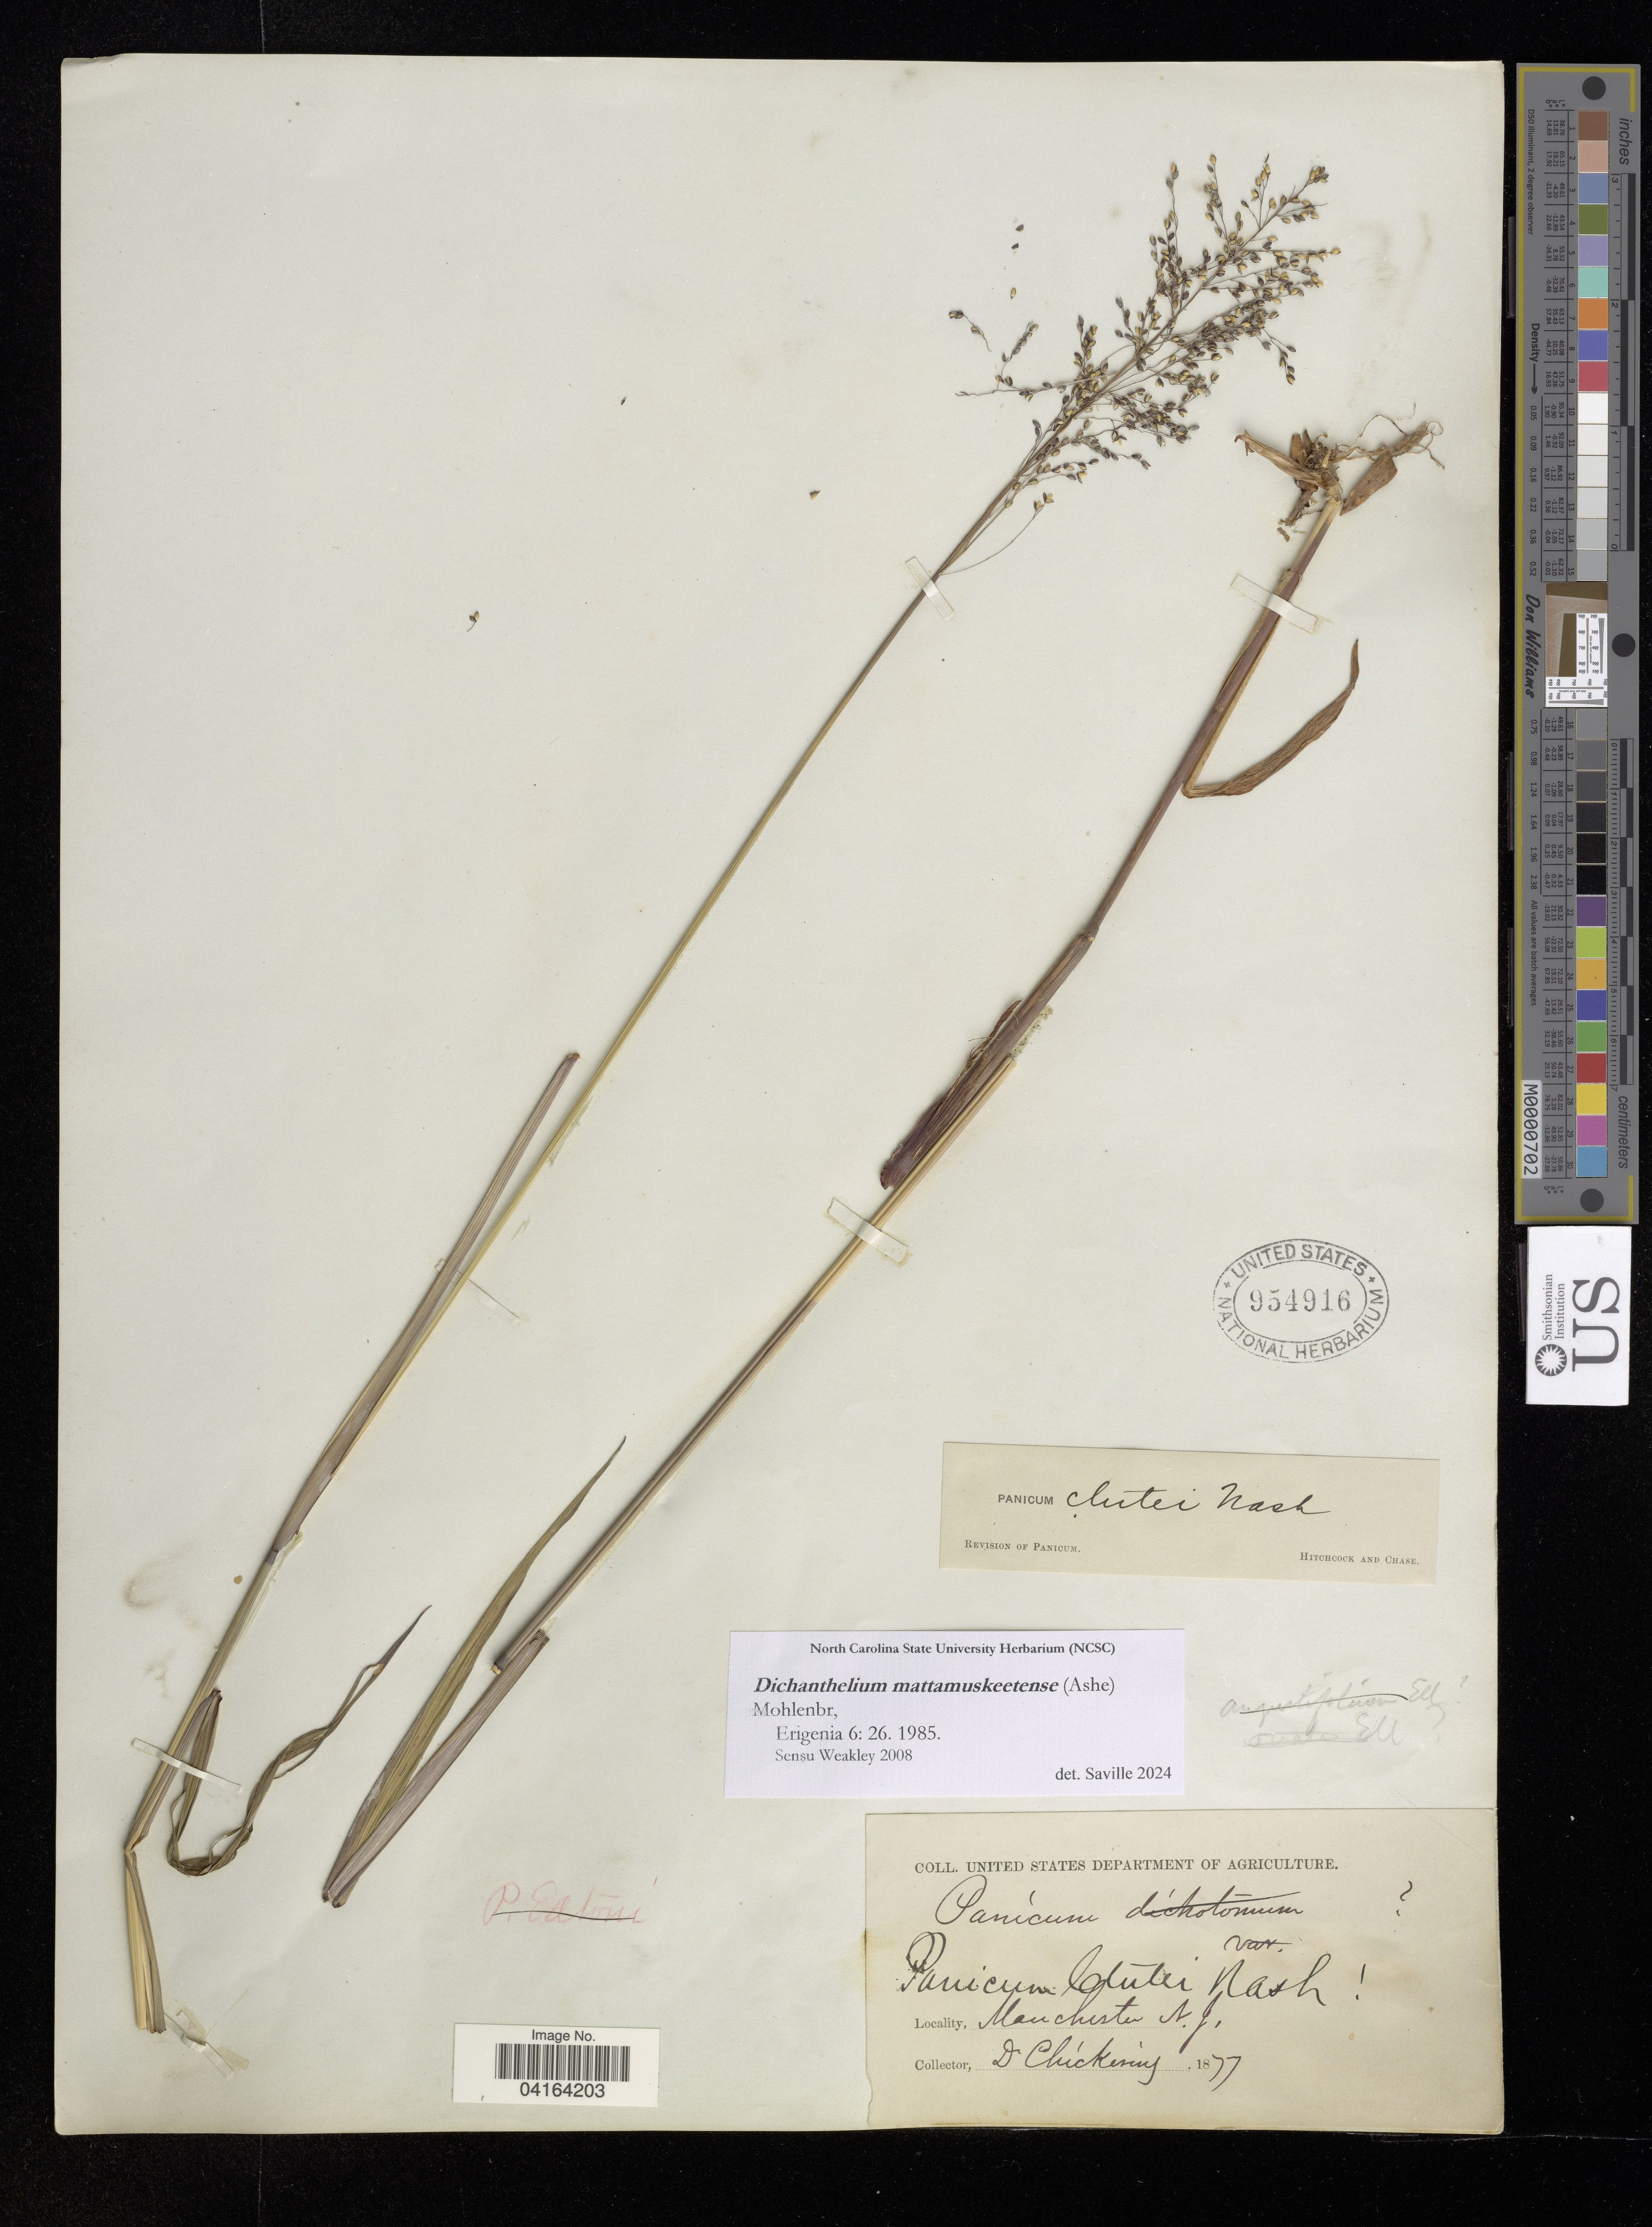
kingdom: Plantae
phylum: Tracheophyta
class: Liliopsida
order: Poales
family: Poaceae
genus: Dichanthelium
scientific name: Dichanthelium mattamuskeetense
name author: (Ashe) Mohlenbr.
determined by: Saville, A. C., (NCSC), North Carolina State University (UNITED STATES)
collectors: D. Chickering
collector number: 1877?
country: United States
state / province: New Jersey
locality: Manchester.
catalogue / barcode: US 954916